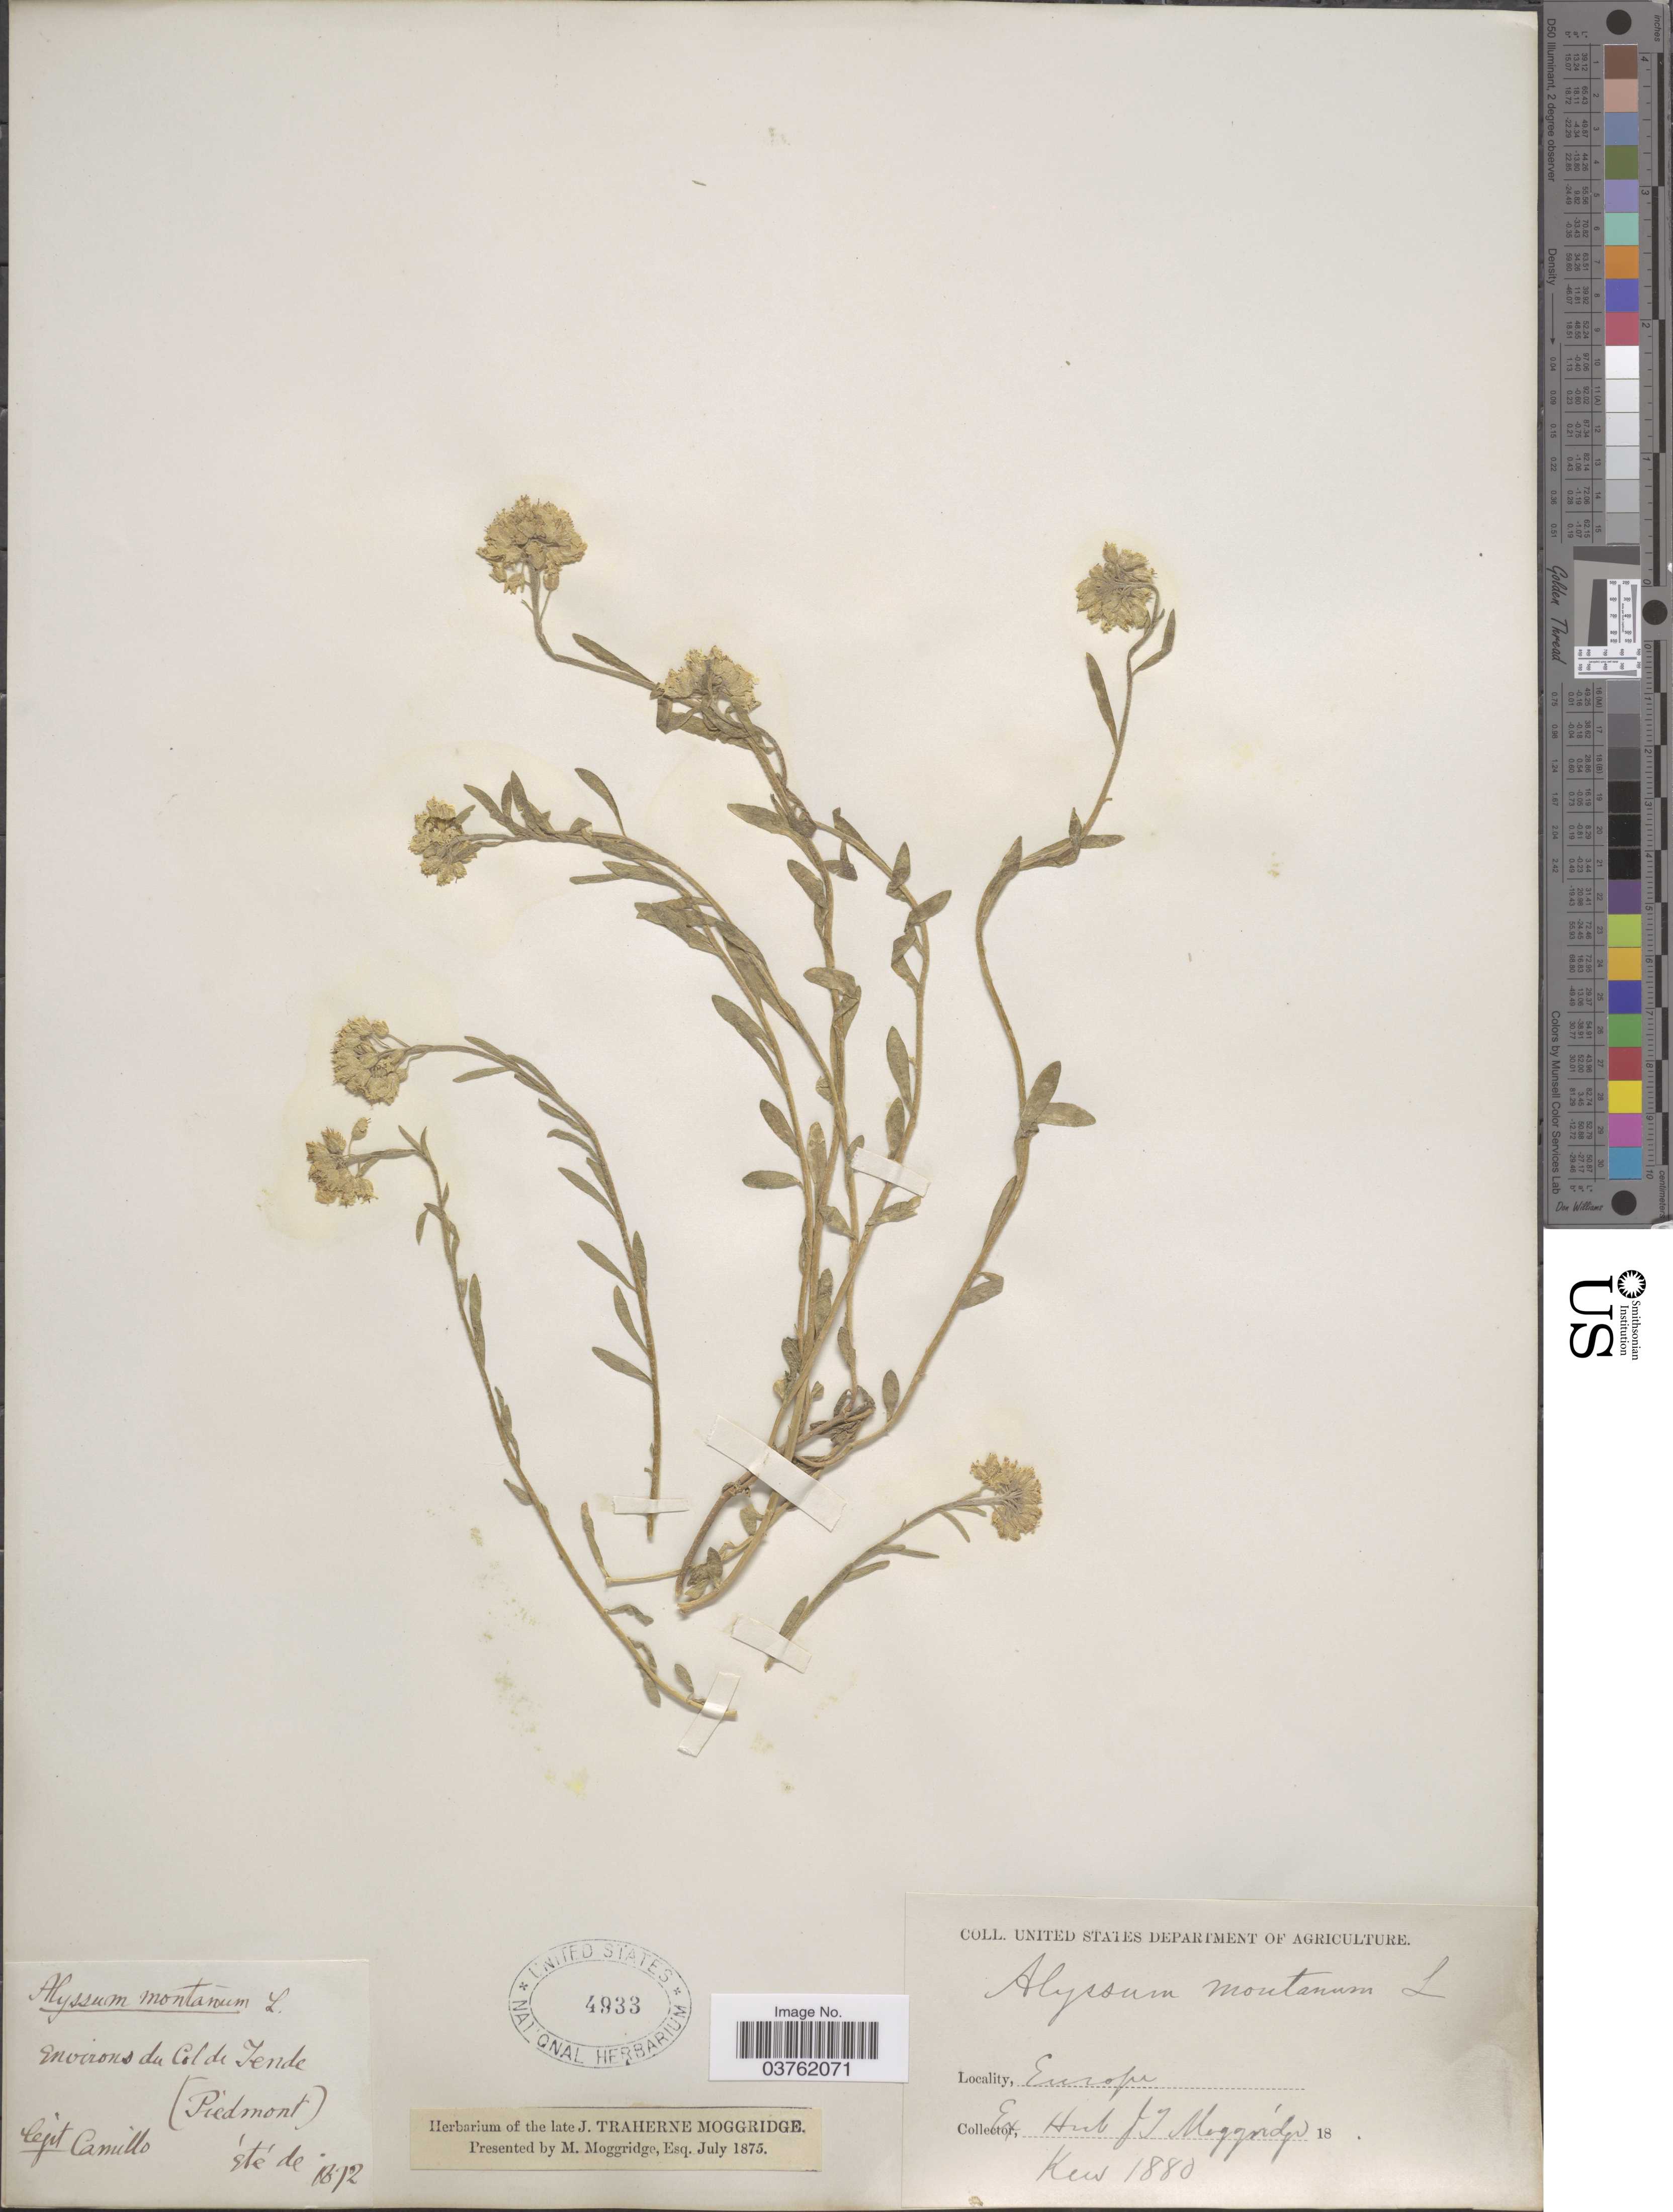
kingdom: Plantae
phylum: Tracheophyta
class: Magnoliopsida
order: Brassicales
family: Brassicaceae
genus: Alyssum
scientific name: Alyssum montanum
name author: L.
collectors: Camillo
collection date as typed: été de 1872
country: Italy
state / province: Piedmont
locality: Environs du Col de Tende.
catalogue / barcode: US 4933